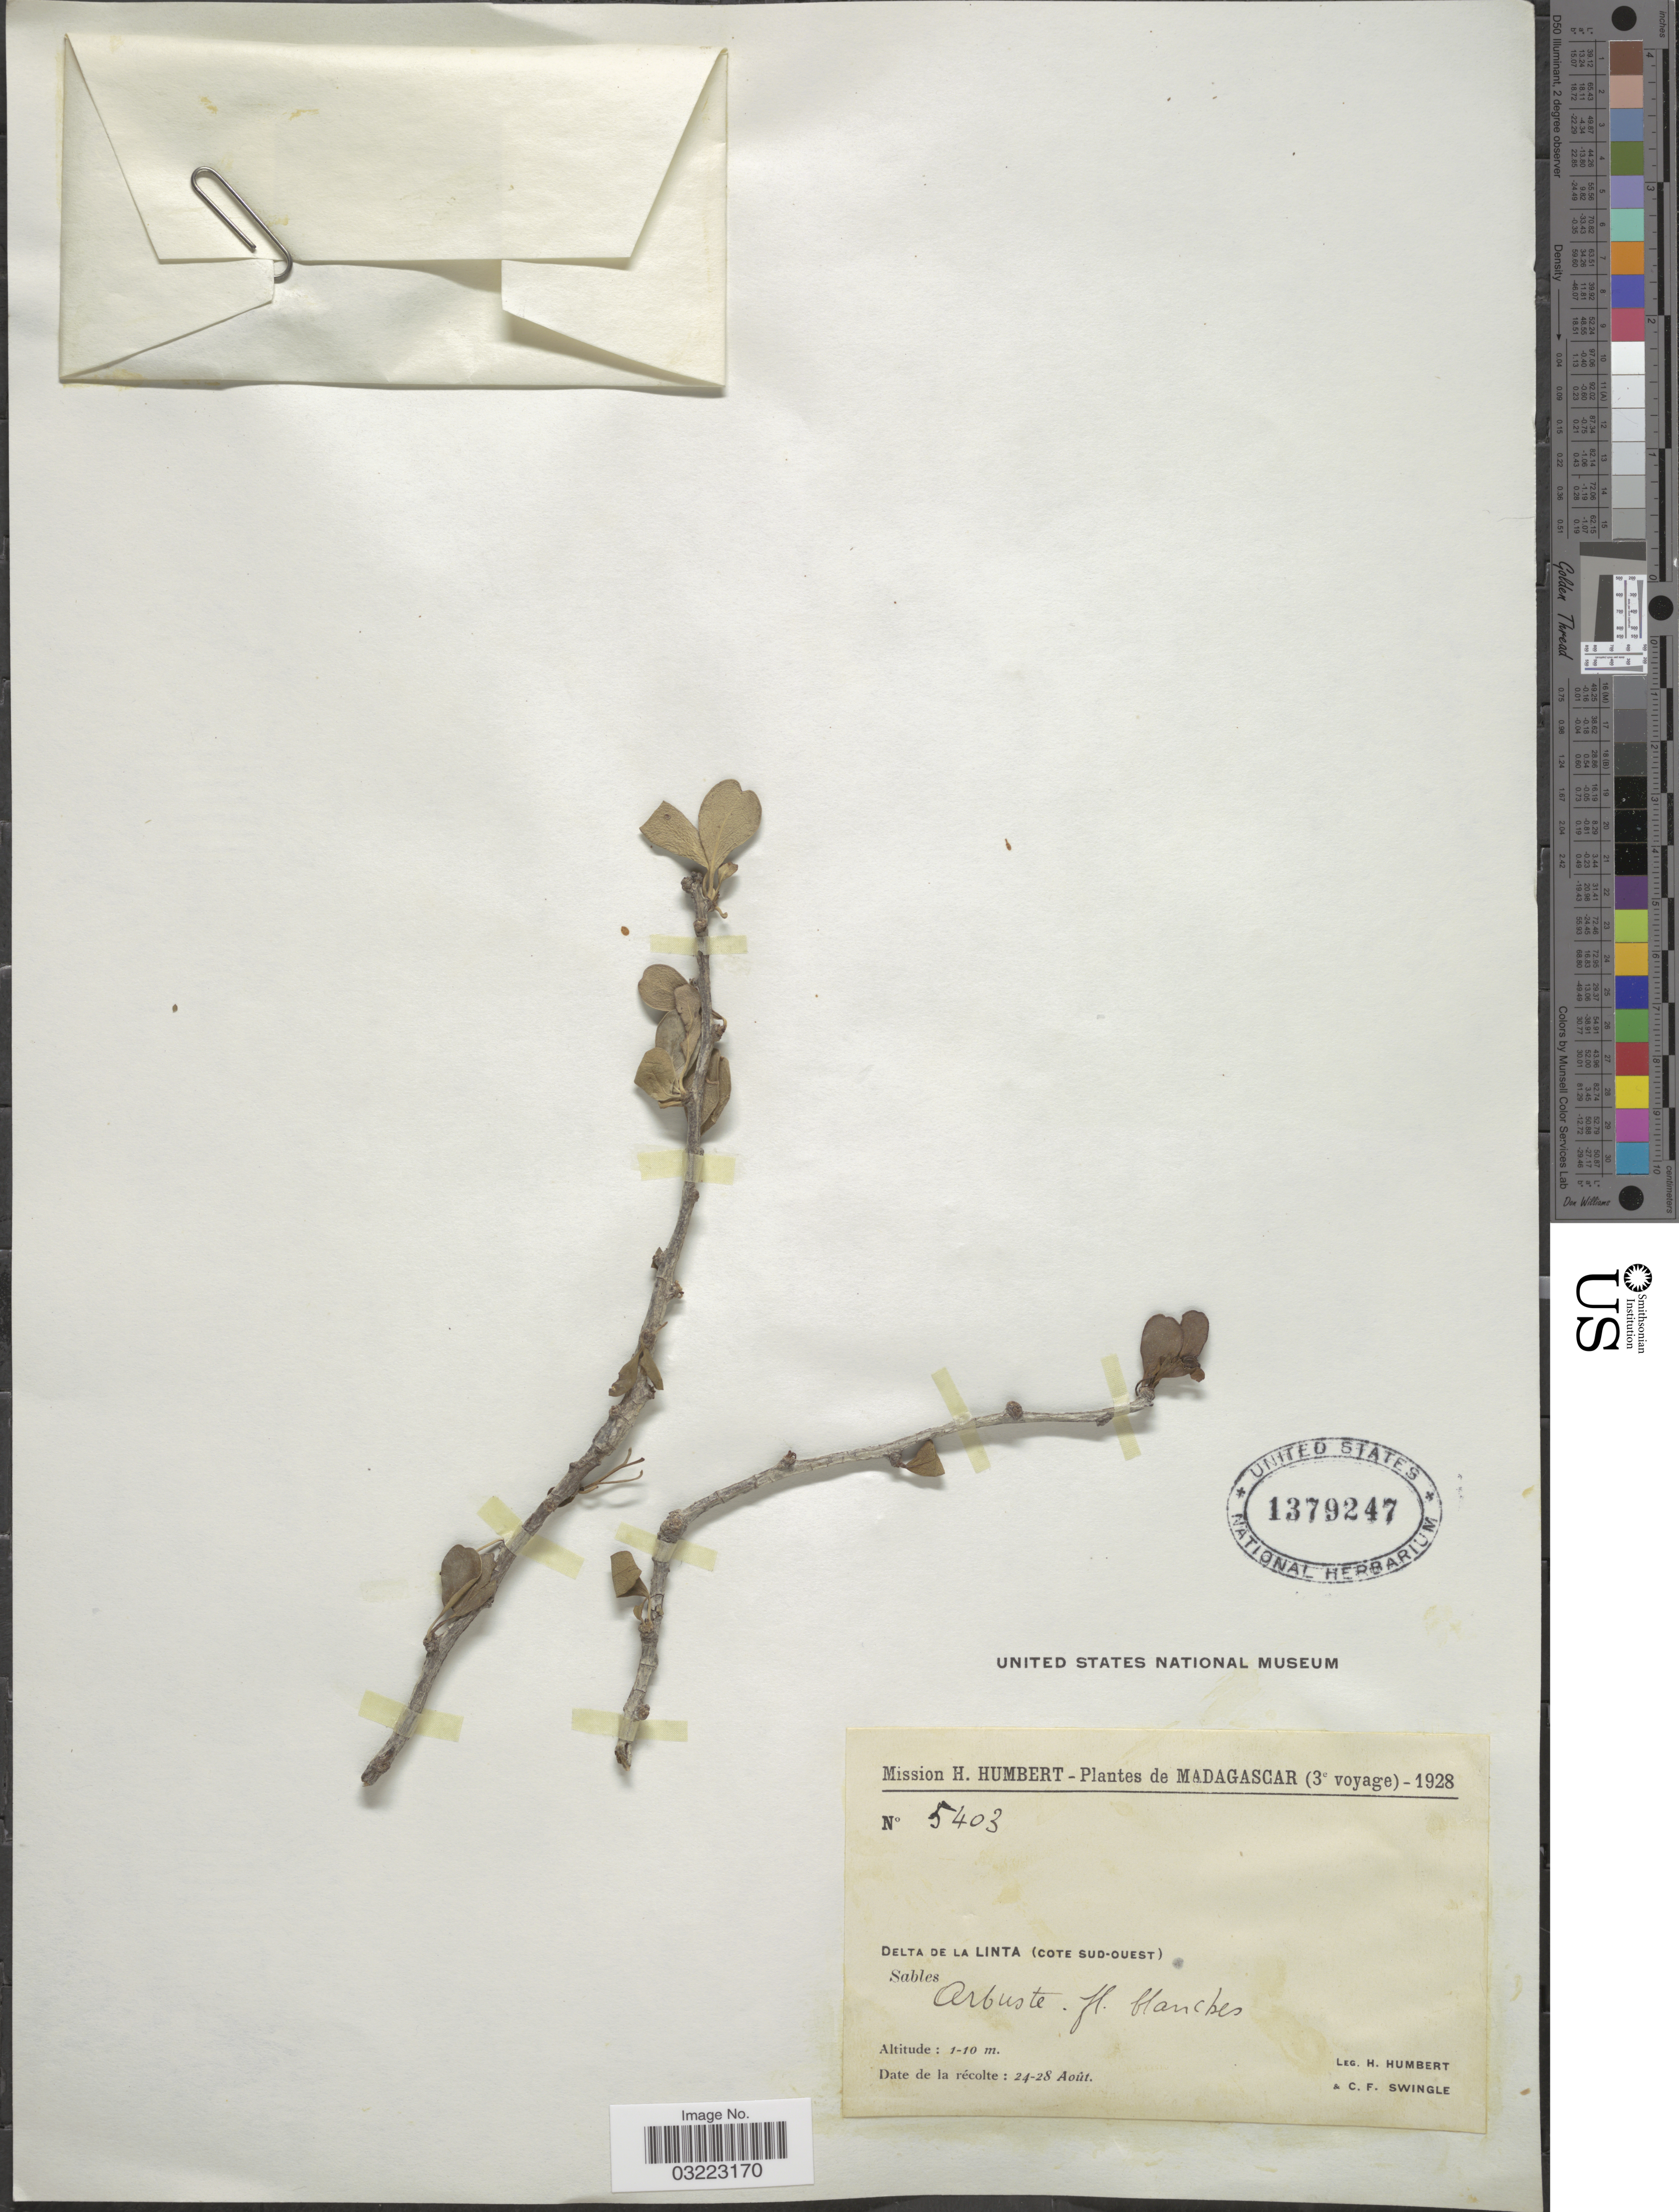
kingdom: Plantae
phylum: Tracheophyta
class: Magnoliopsida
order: Boraginales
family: Ehretiaceae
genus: Bourreria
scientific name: Bourreria leslieae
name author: (J.S. Mill.) J.S. Mill. & Gottschling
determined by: Miller, J. S.; Gottschling, Marc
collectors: H. Humbert & C. Swingle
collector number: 5403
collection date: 1928-08-24/1928-08-28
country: Madagascar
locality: Delta de La Linta (Cote Sud-Ouest).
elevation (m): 1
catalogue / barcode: US 1379247